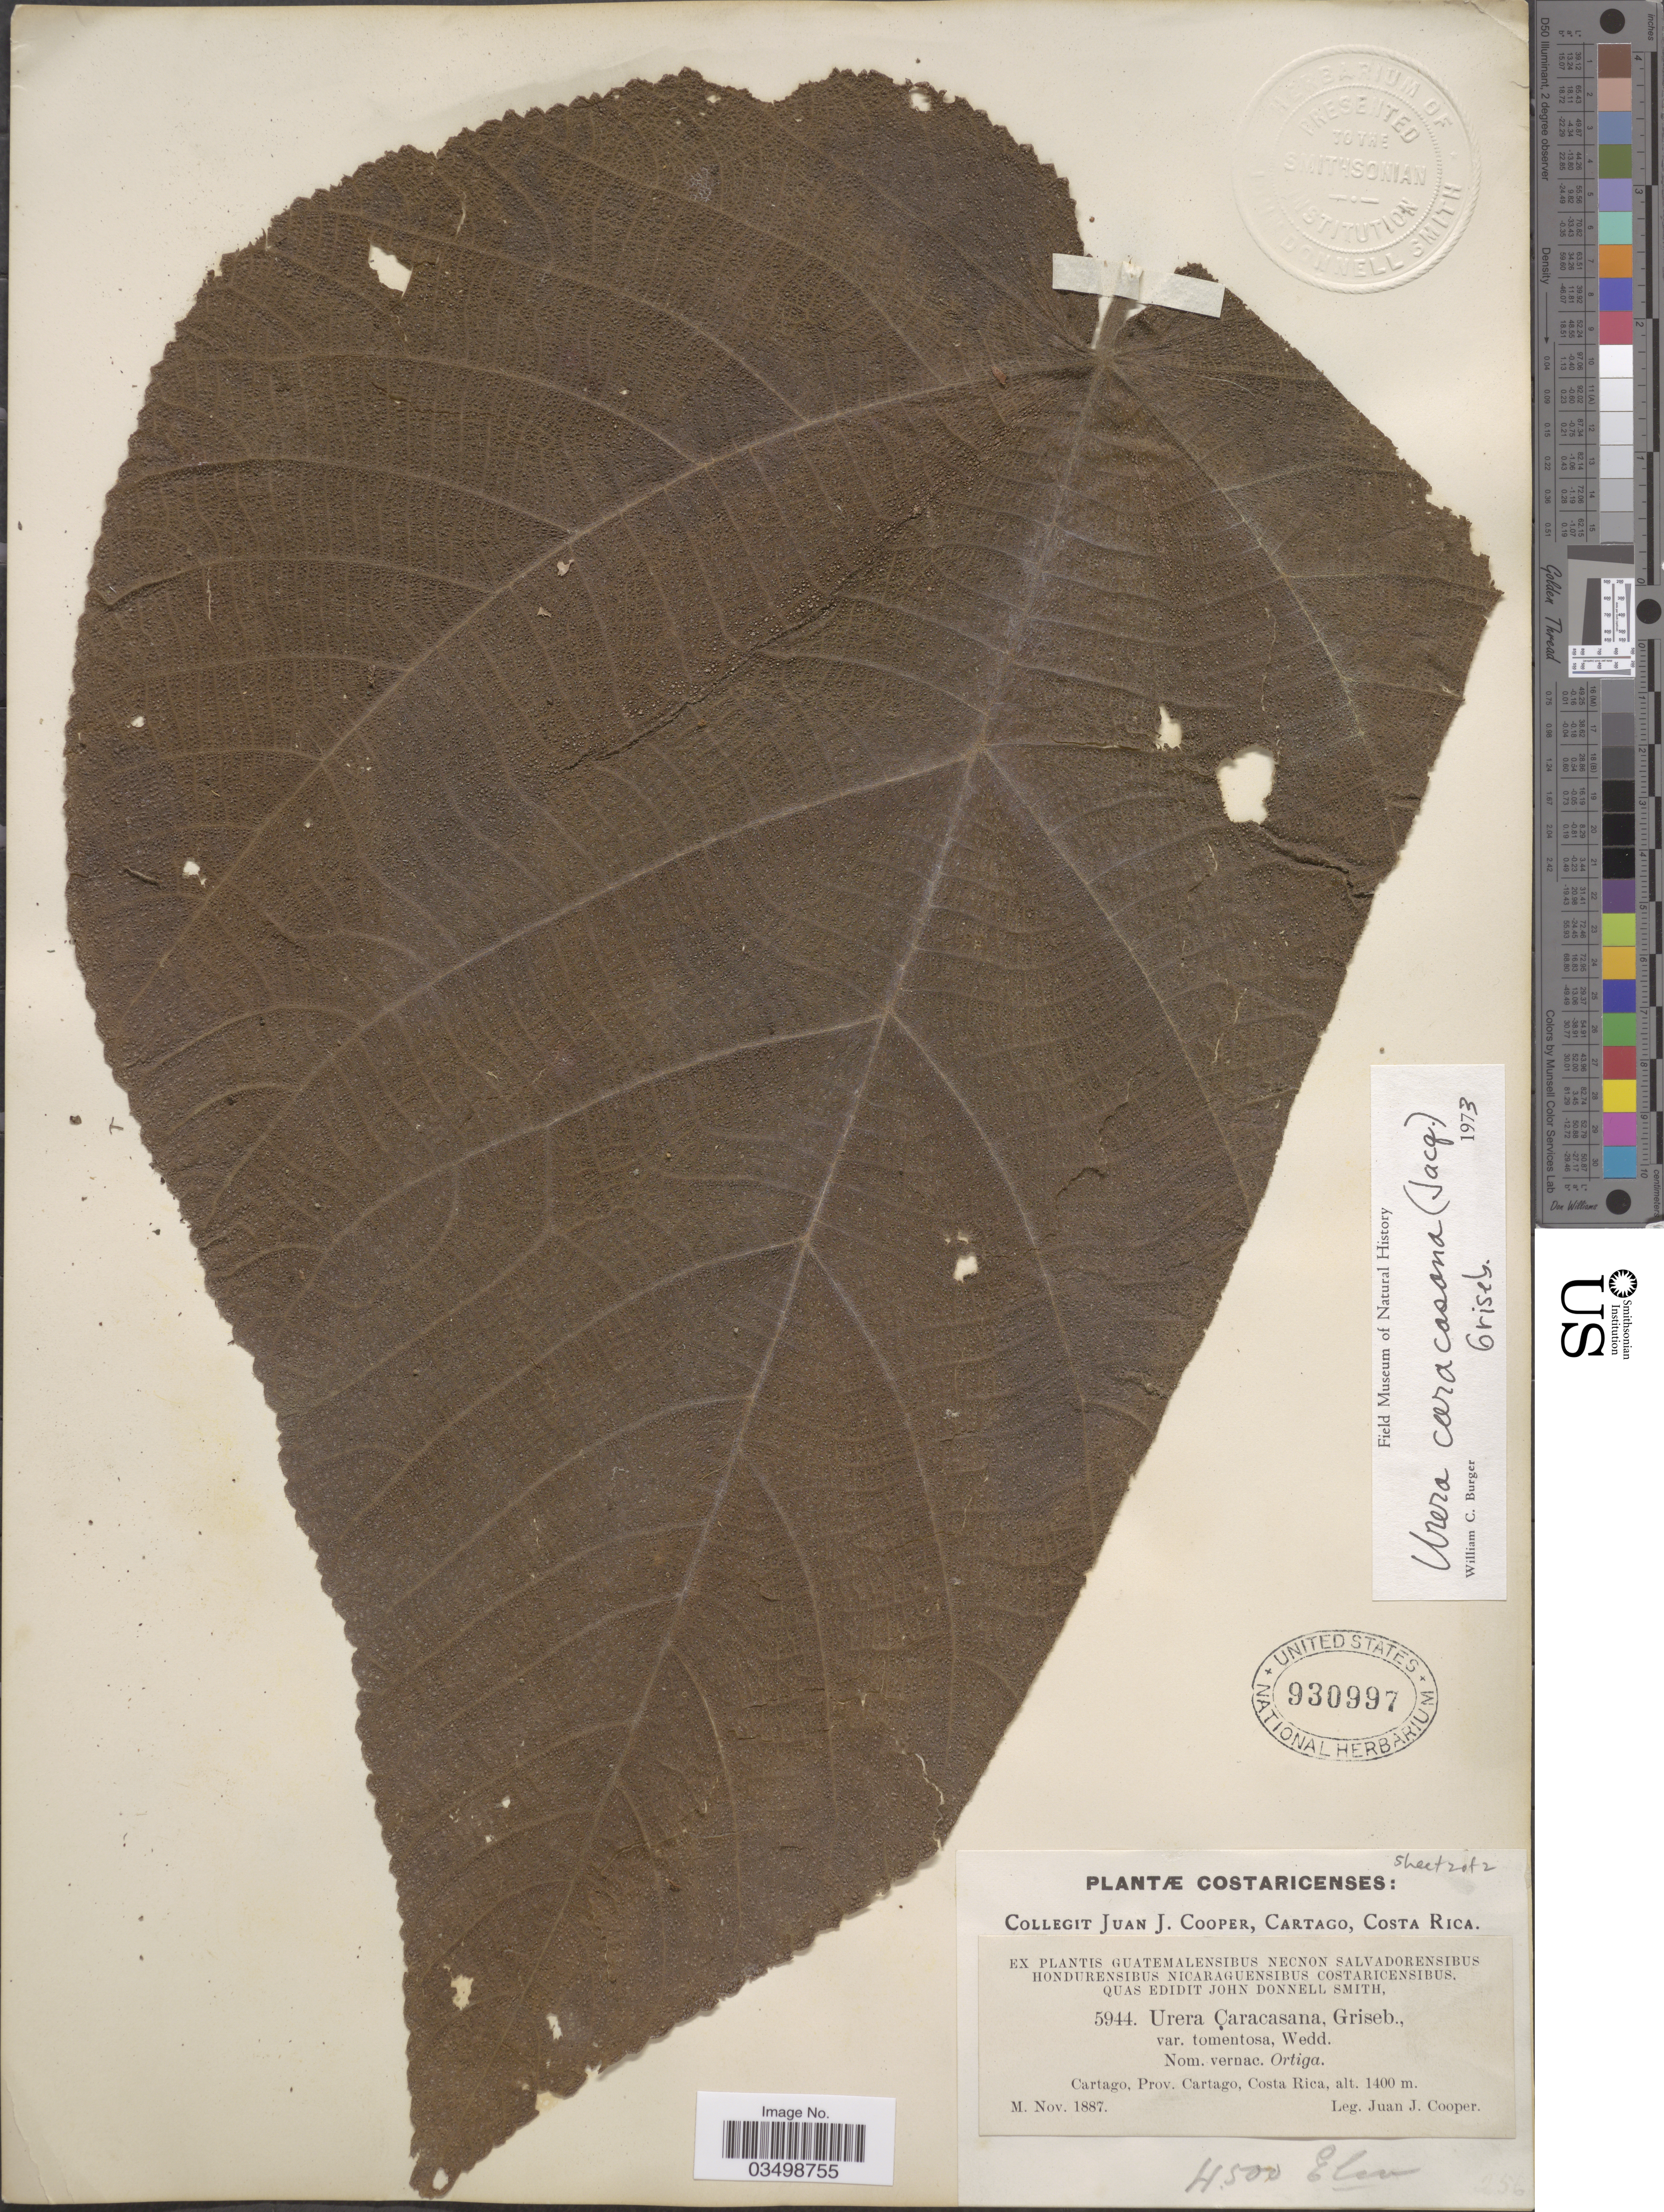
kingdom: Plantae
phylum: Tracheophyta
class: Magnoliopsida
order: Rosales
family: Urticaceae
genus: Urera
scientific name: Urera verrucosa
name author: (Liebm.) V.W. Steinm.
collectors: J. J. Cooper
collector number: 5944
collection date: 1887-11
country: Costa Rica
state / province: Cartago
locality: Cartago.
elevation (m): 1400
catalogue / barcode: US 930997